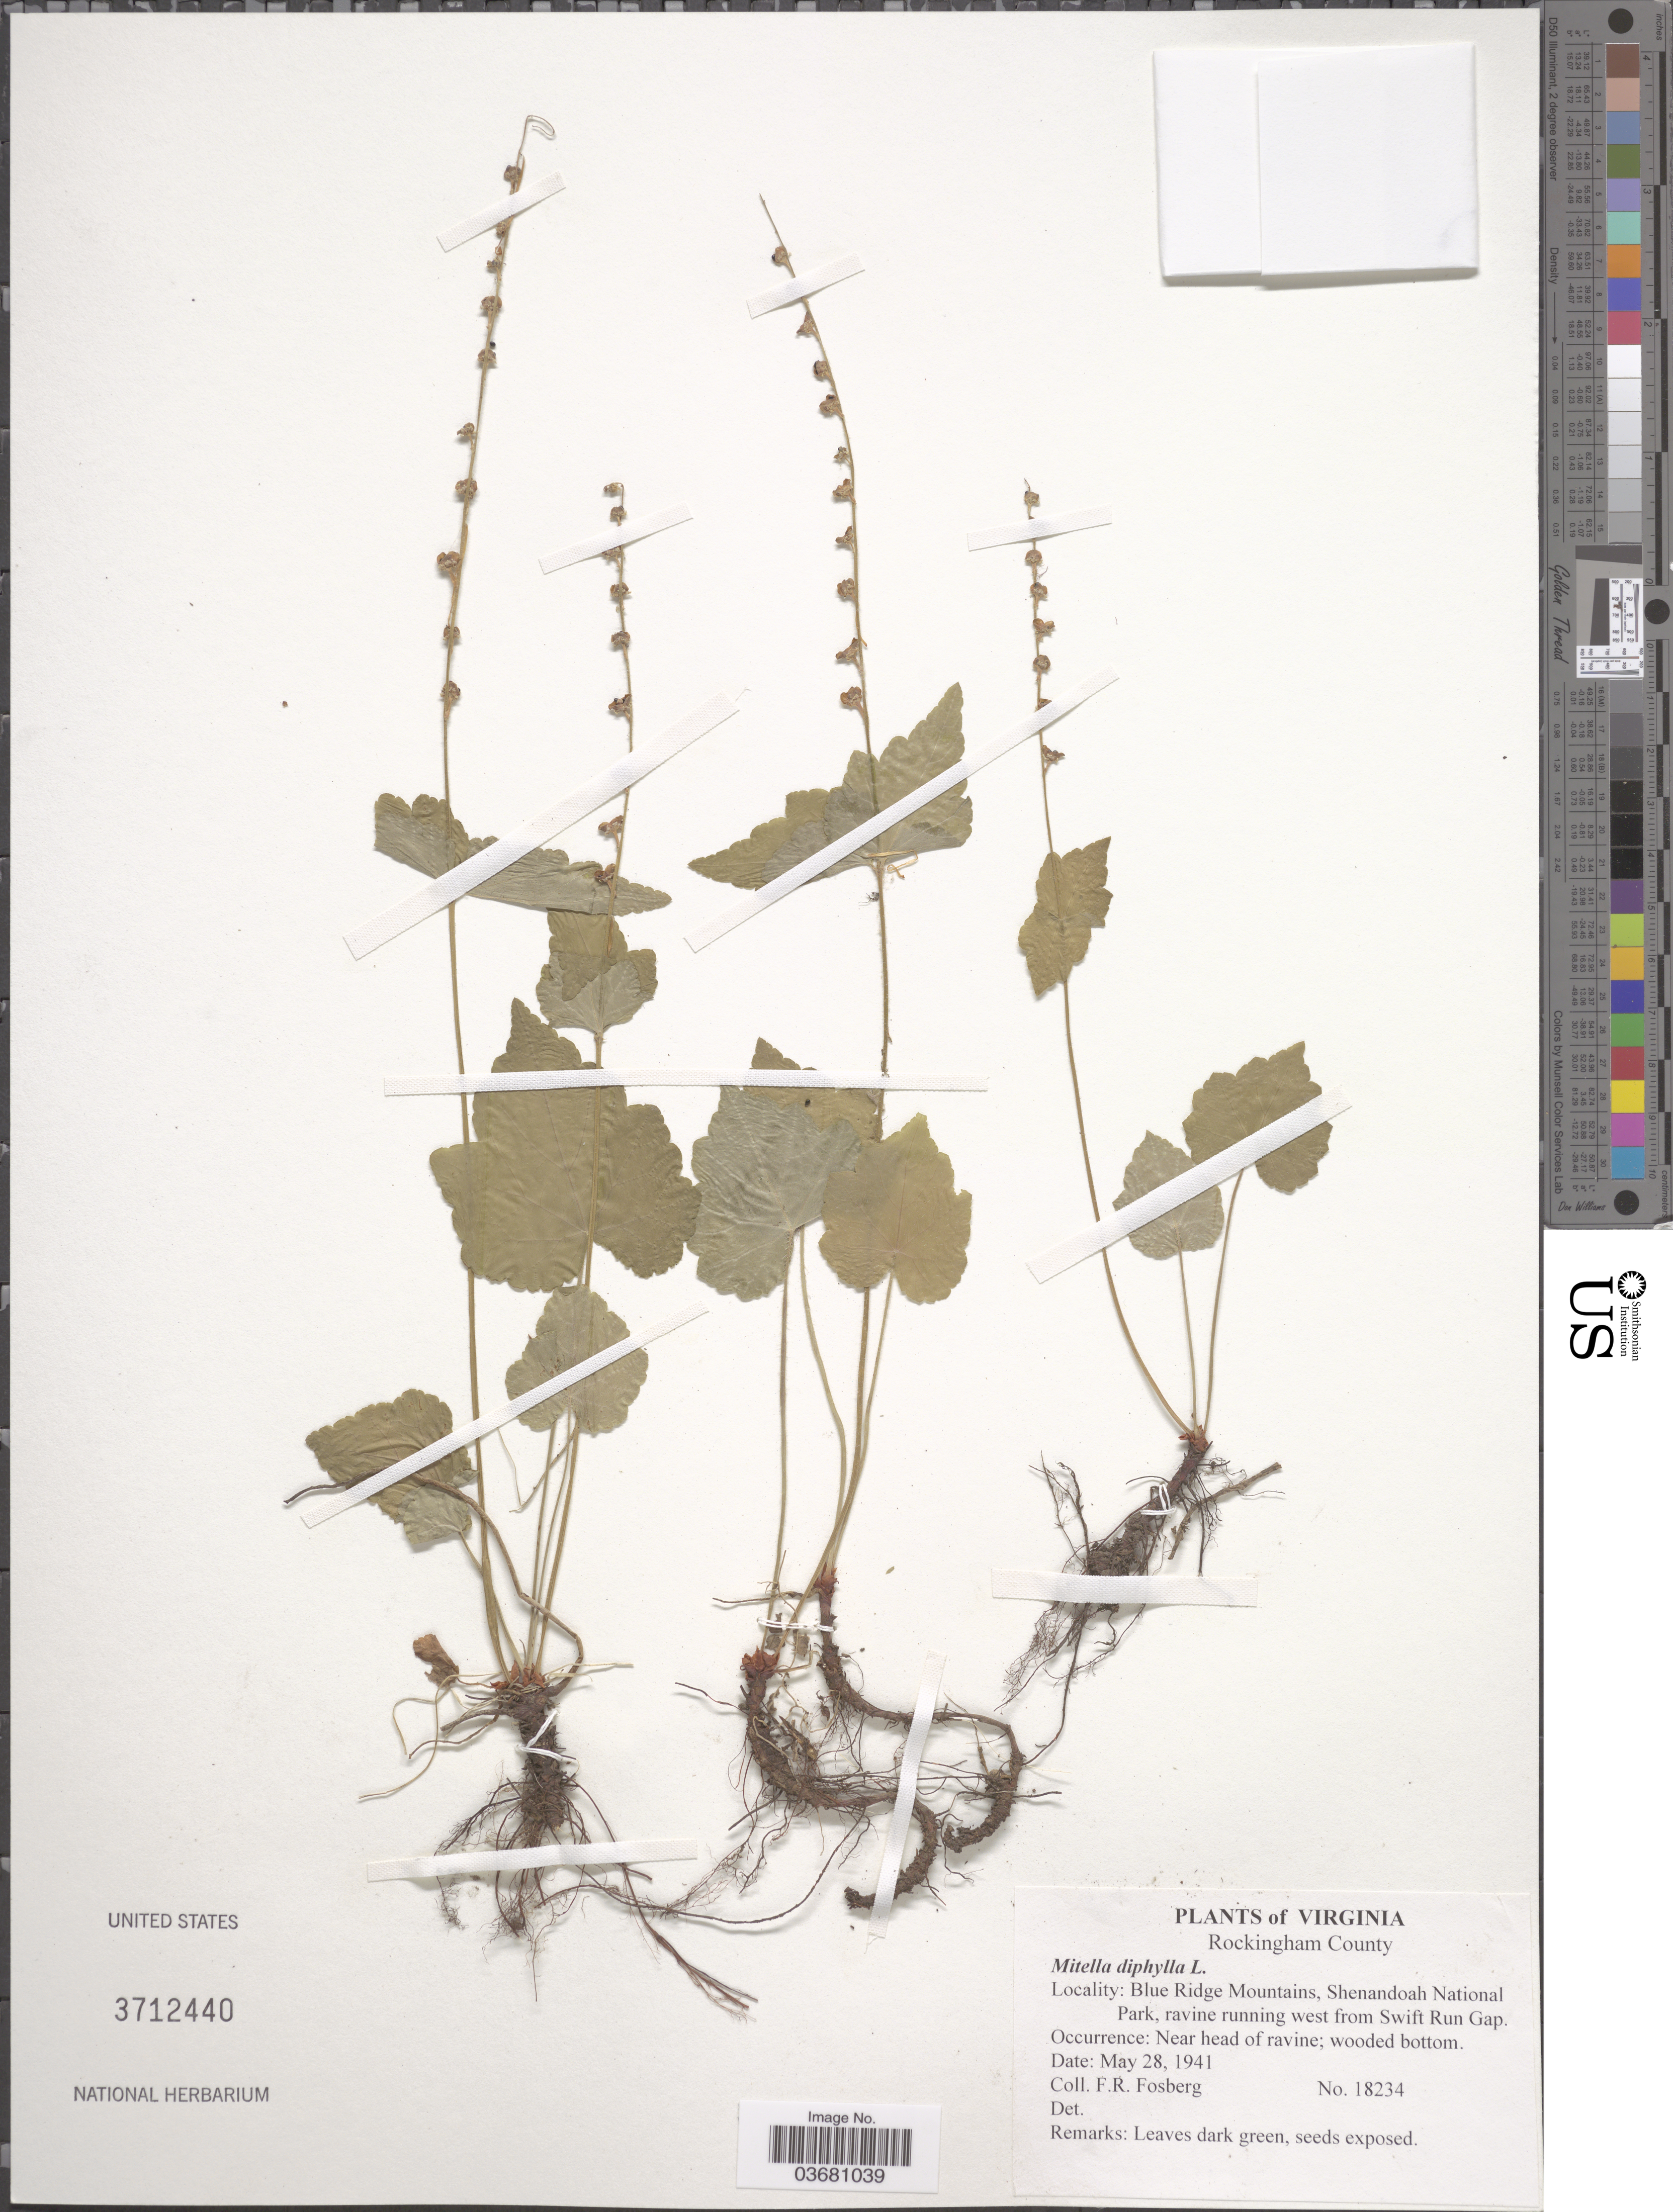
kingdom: Plantae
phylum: Tracheophyta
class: Magnoliopsida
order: Saxifragales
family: Saxifragaceae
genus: Mitella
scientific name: Mitella diphylla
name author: L.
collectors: F. R. Fosberg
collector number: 18234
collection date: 1941-05-28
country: United States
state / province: Virginia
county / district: Rockingham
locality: Blue Ridge Mountains, Shenandoah National Park, ravine running west from Swift Run Gap.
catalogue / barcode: US 3712440